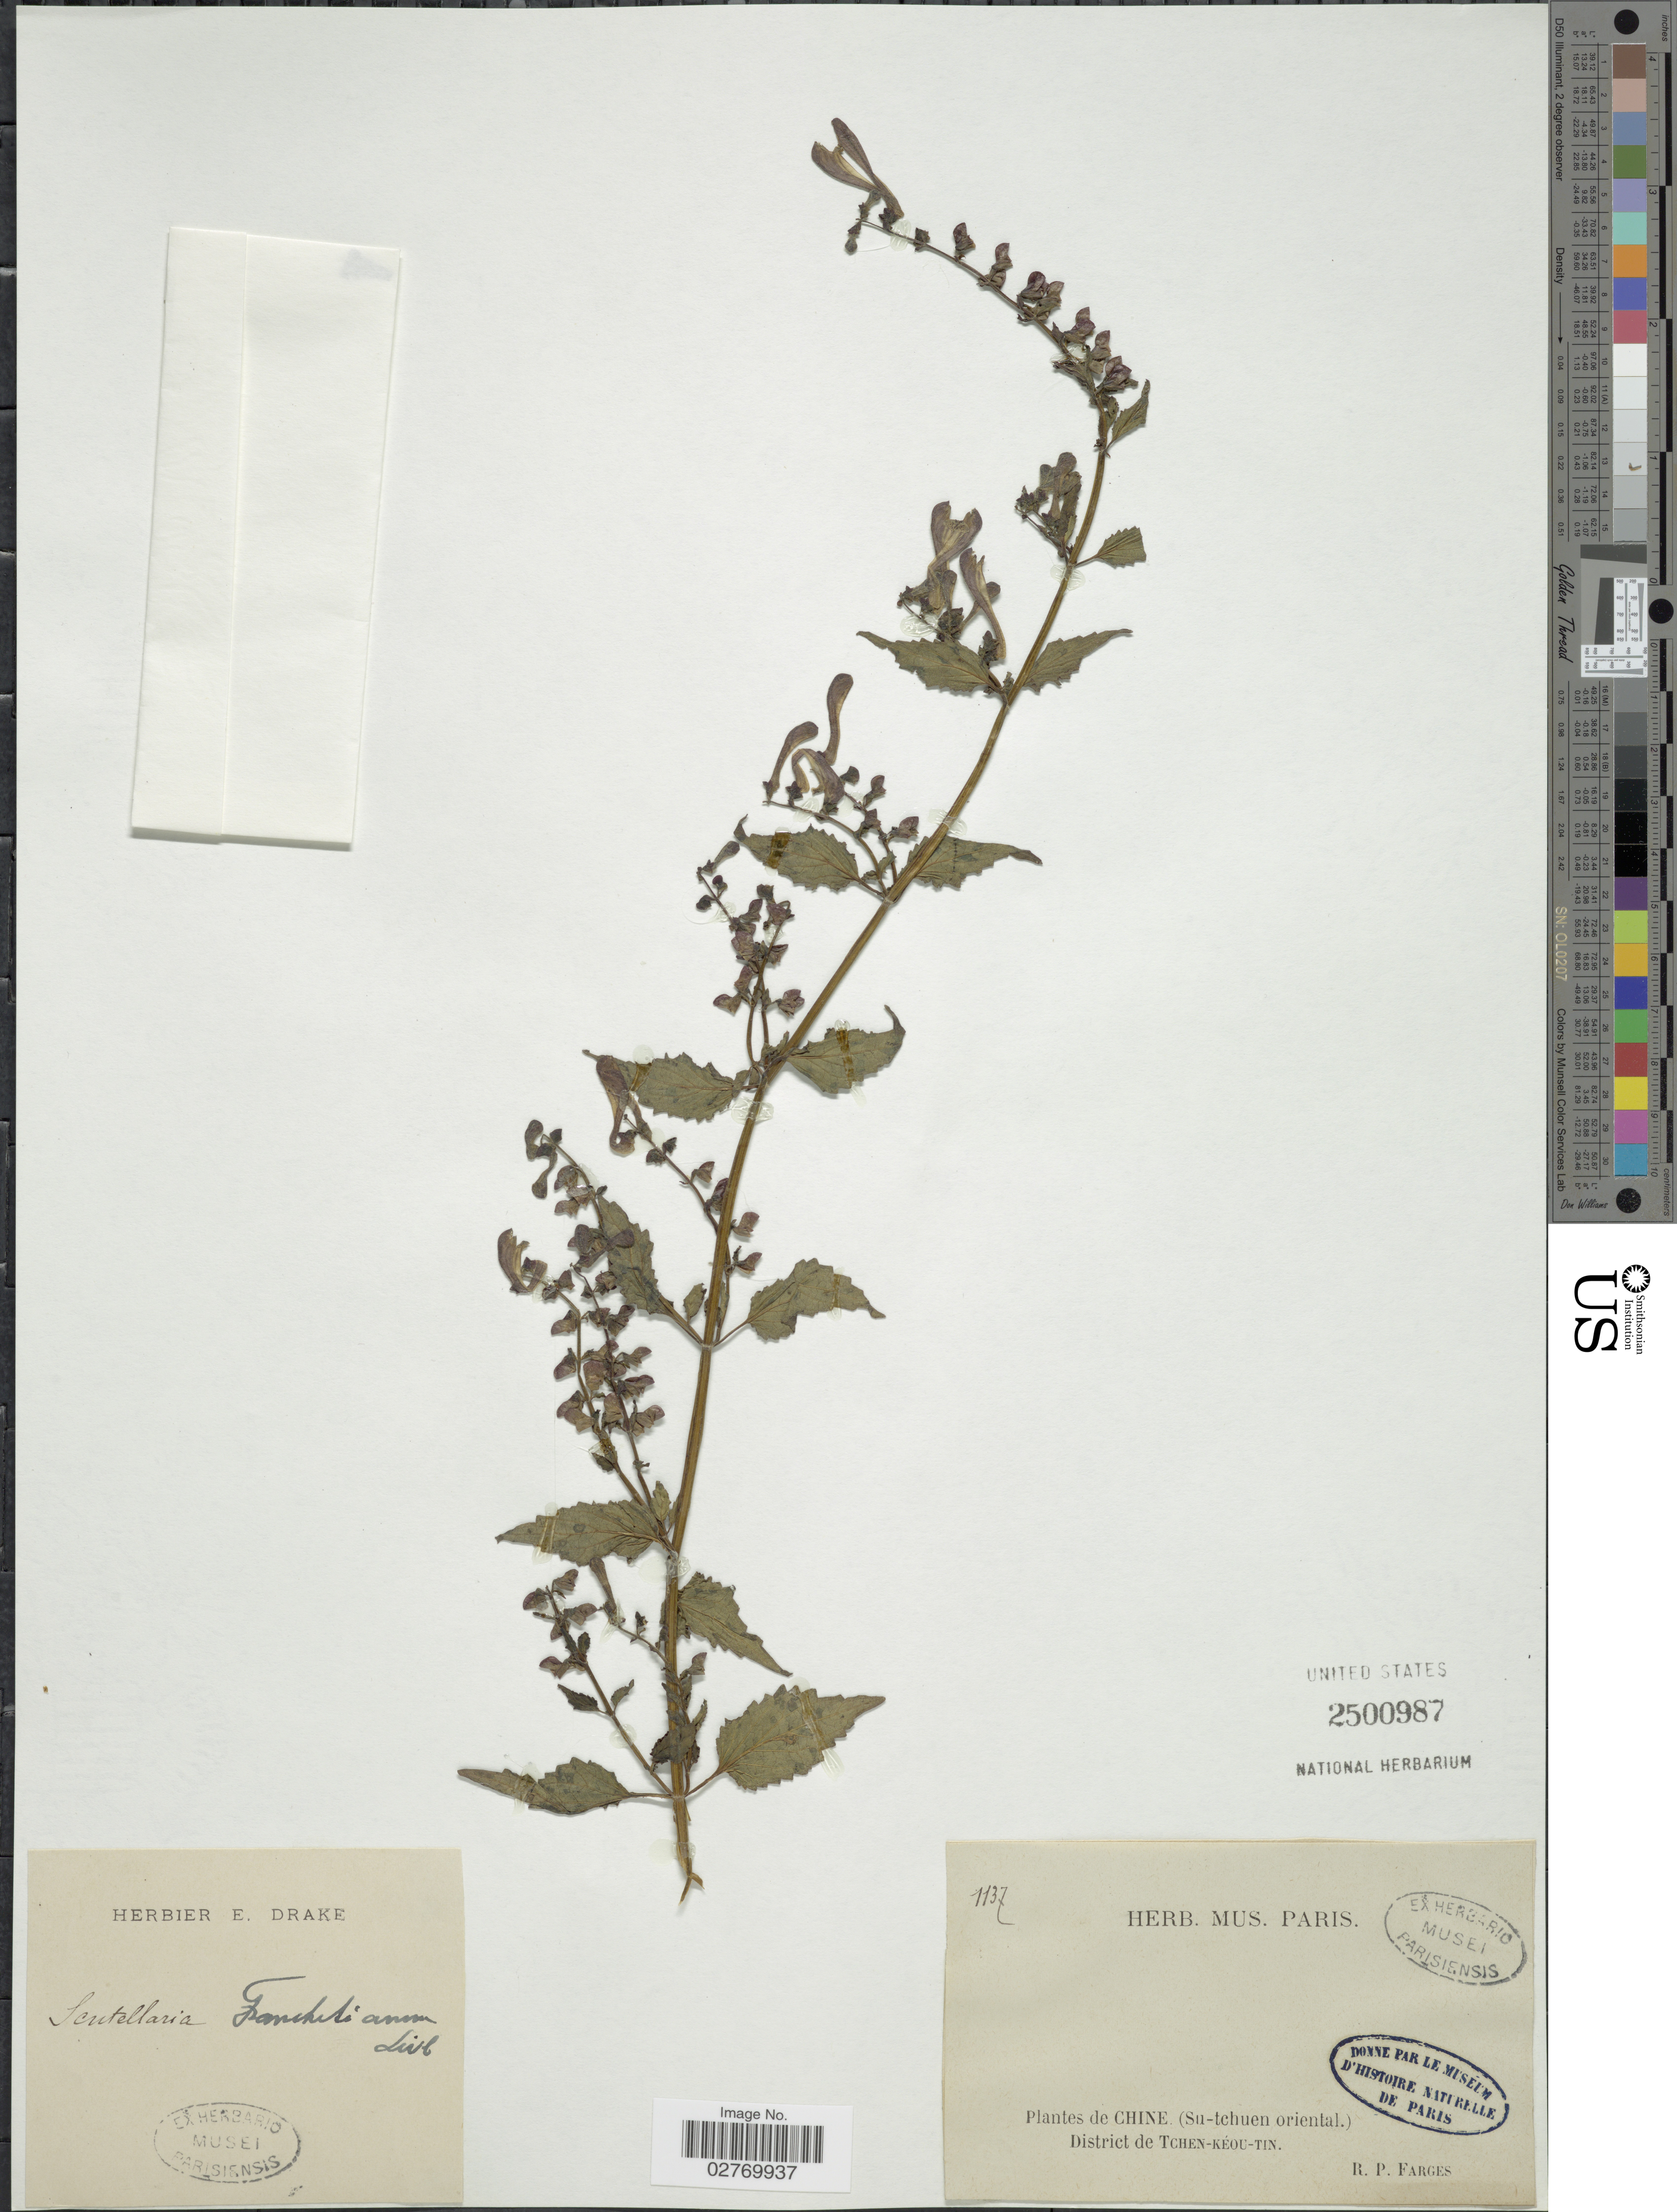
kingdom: Plantae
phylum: Tracheophyta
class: Magnoliopsida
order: Lamiales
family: Lamiaceae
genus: Scutellaria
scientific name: Scutellaria franchetiana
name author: H. Lév.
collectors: R. Farges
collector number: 1137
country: China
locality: Chine. (Su-tchuen oriental.). District de Tchen-Kéou-Tin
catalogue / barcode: US 2500987